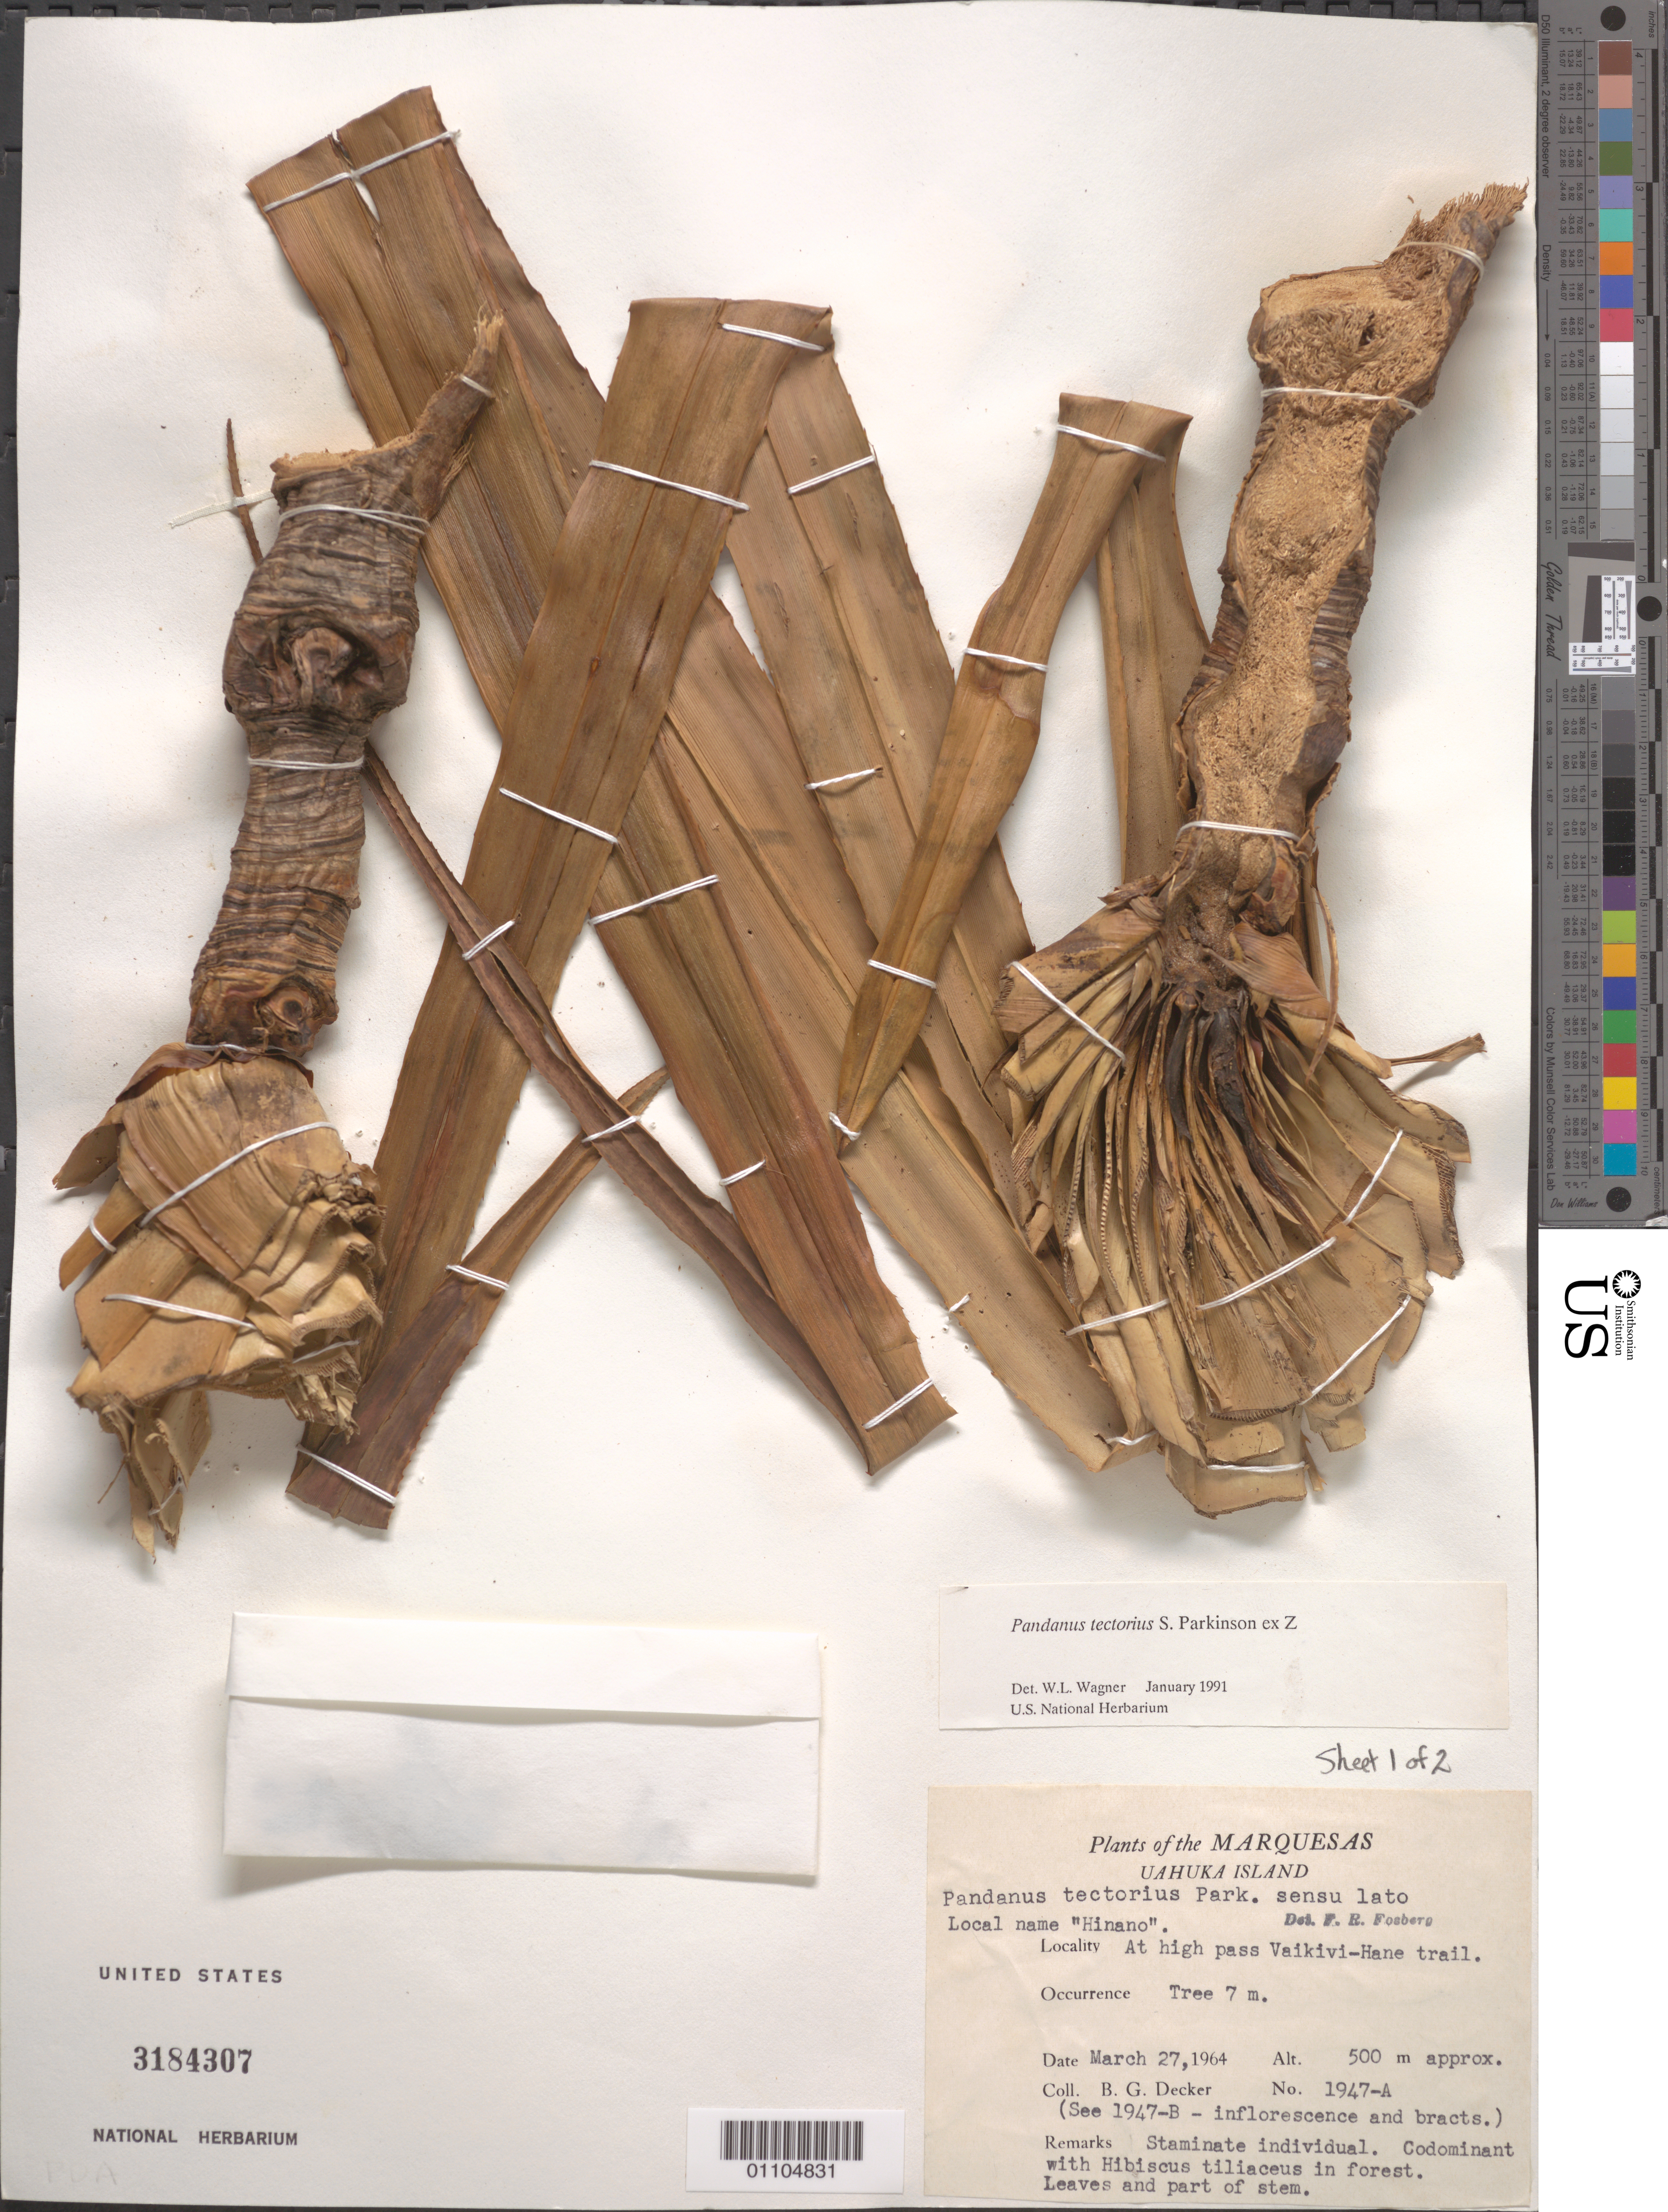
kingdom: Plantae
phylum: Tracheophyta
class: Liliopsida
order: Pandanales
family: Pandanaceae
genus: Pandanus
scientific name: Pandanus tectorius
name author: Parkinson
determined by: Wagner, W. L., (BOT), Smithsonian Institution - National Museum of Natural History (UNITED STATES)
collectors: B. G. Decker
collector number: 1947A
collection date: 1964-03-27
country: French Polynesia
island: Ua Huka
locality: at high pass Vaikivi-Hane Trail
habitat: Codominant with Hibiscus tiliaceus in forest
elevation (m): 500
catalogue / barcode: US 3184307